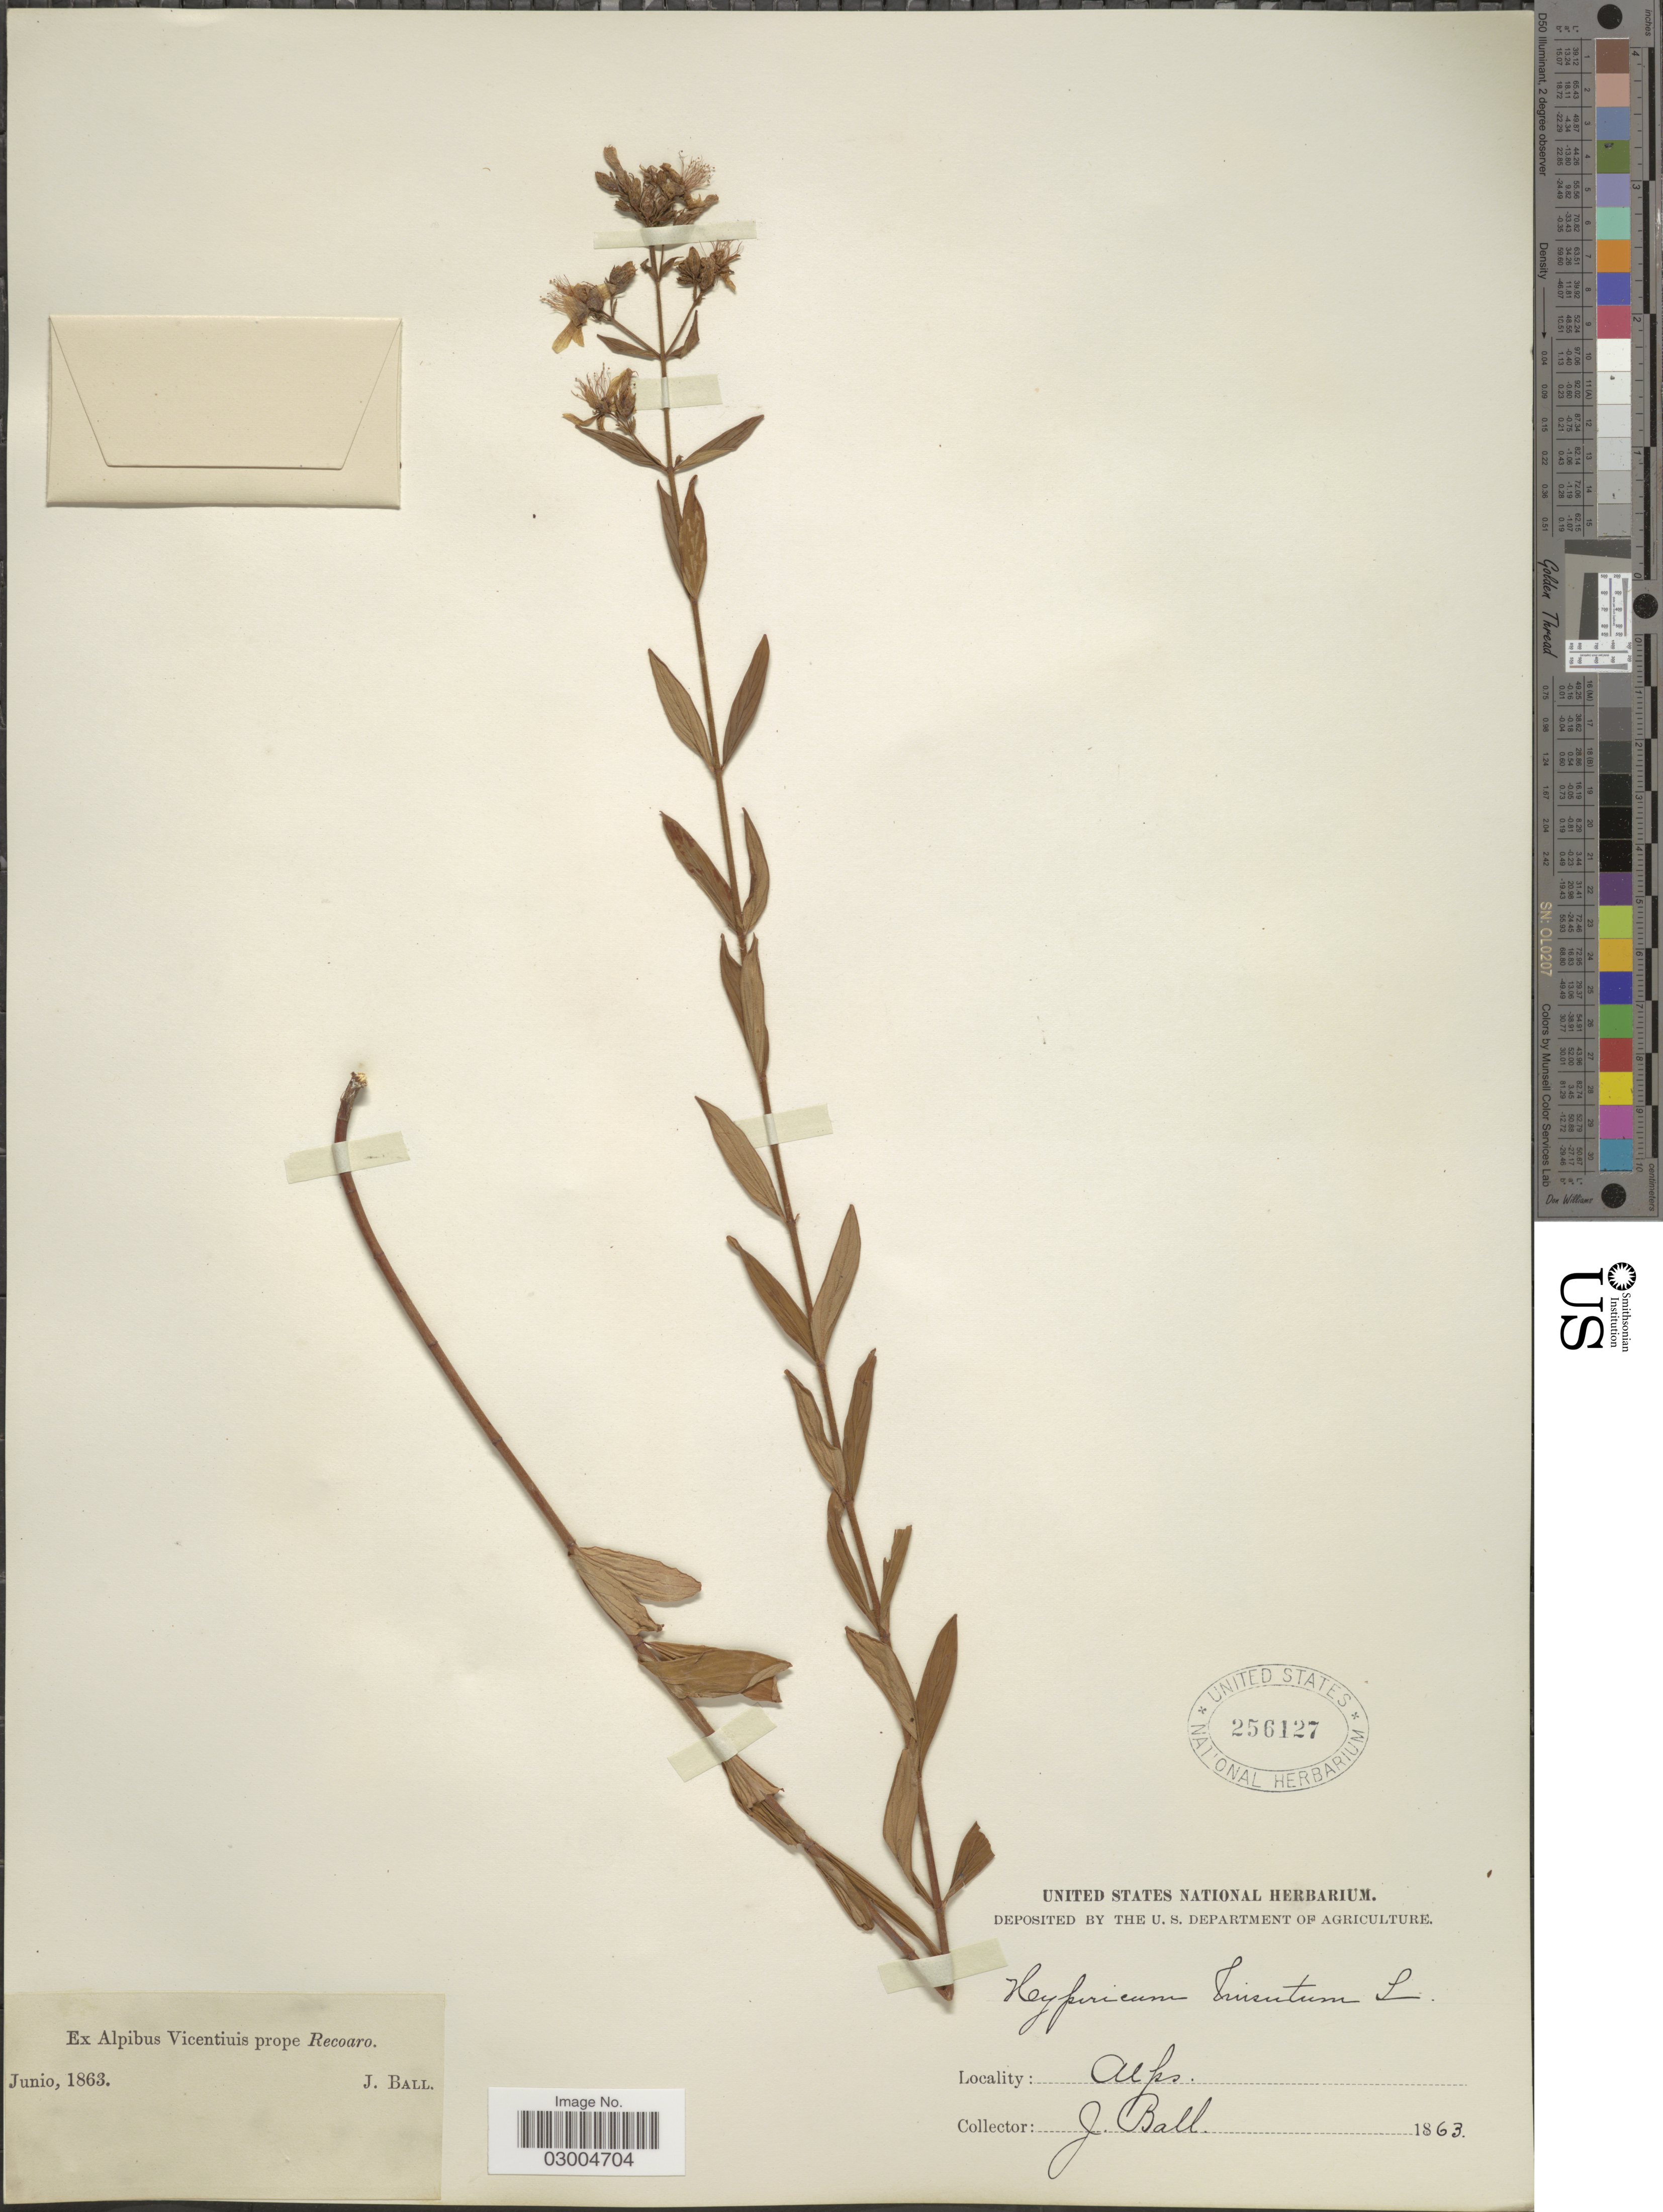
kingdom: Plantae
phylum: Tracheophyta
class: Magnoliopsida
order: Malpighiales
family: Hypericaceae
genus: Hypericum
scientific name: Hypericum hirsutum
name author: L.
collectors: J. Ball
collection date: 1863-06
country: Italy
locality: Alpibus Vicentiuis prope Recoaro. Alps.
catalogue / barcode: US 256127